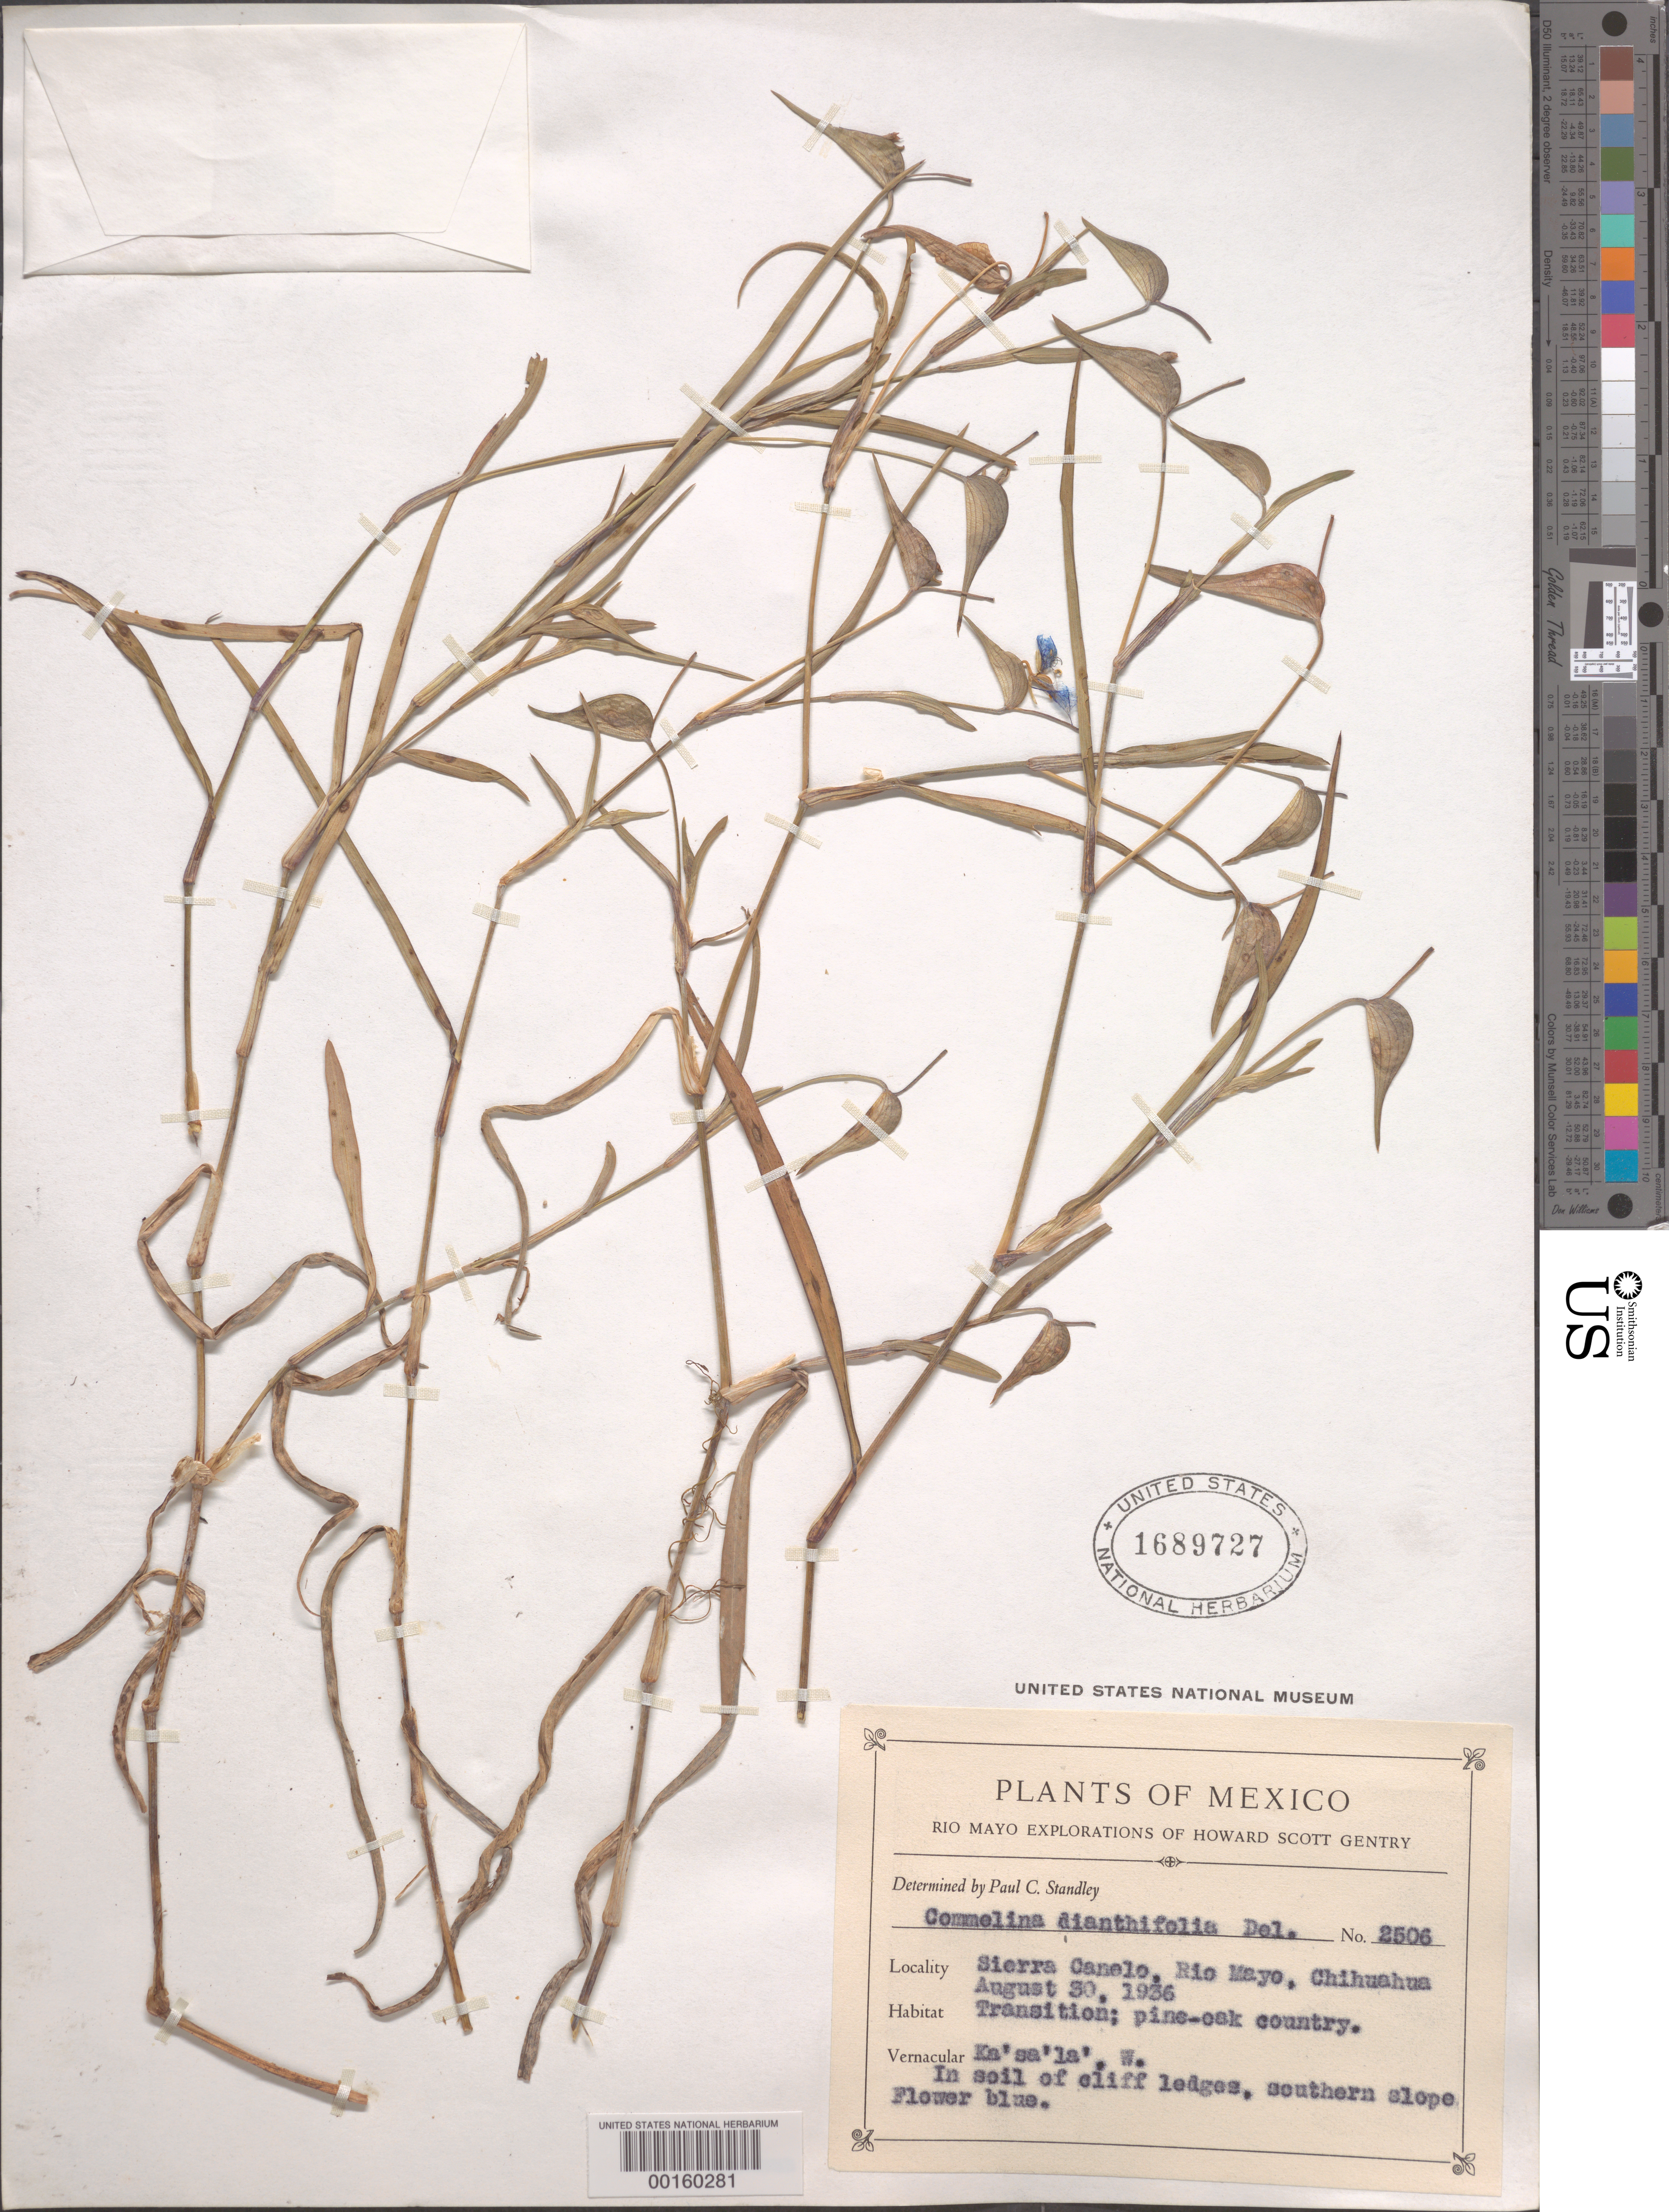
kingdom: Plantae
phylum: Tracheophyta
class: Liliopsida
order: Commelinales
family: Commelinaceae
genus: Commelina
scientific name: Commelina dianthifolia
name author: Redouté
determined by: Standley, Paul C.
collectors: H. S. Gentry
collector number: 2506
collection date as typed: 30 Aug 1936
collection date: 1936-08-30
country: Mexico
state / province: Chihuahua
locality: Sierra Canelo, Rio Mayo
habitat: Soil of cliff ledges, southern slope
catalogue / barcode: US 1689727